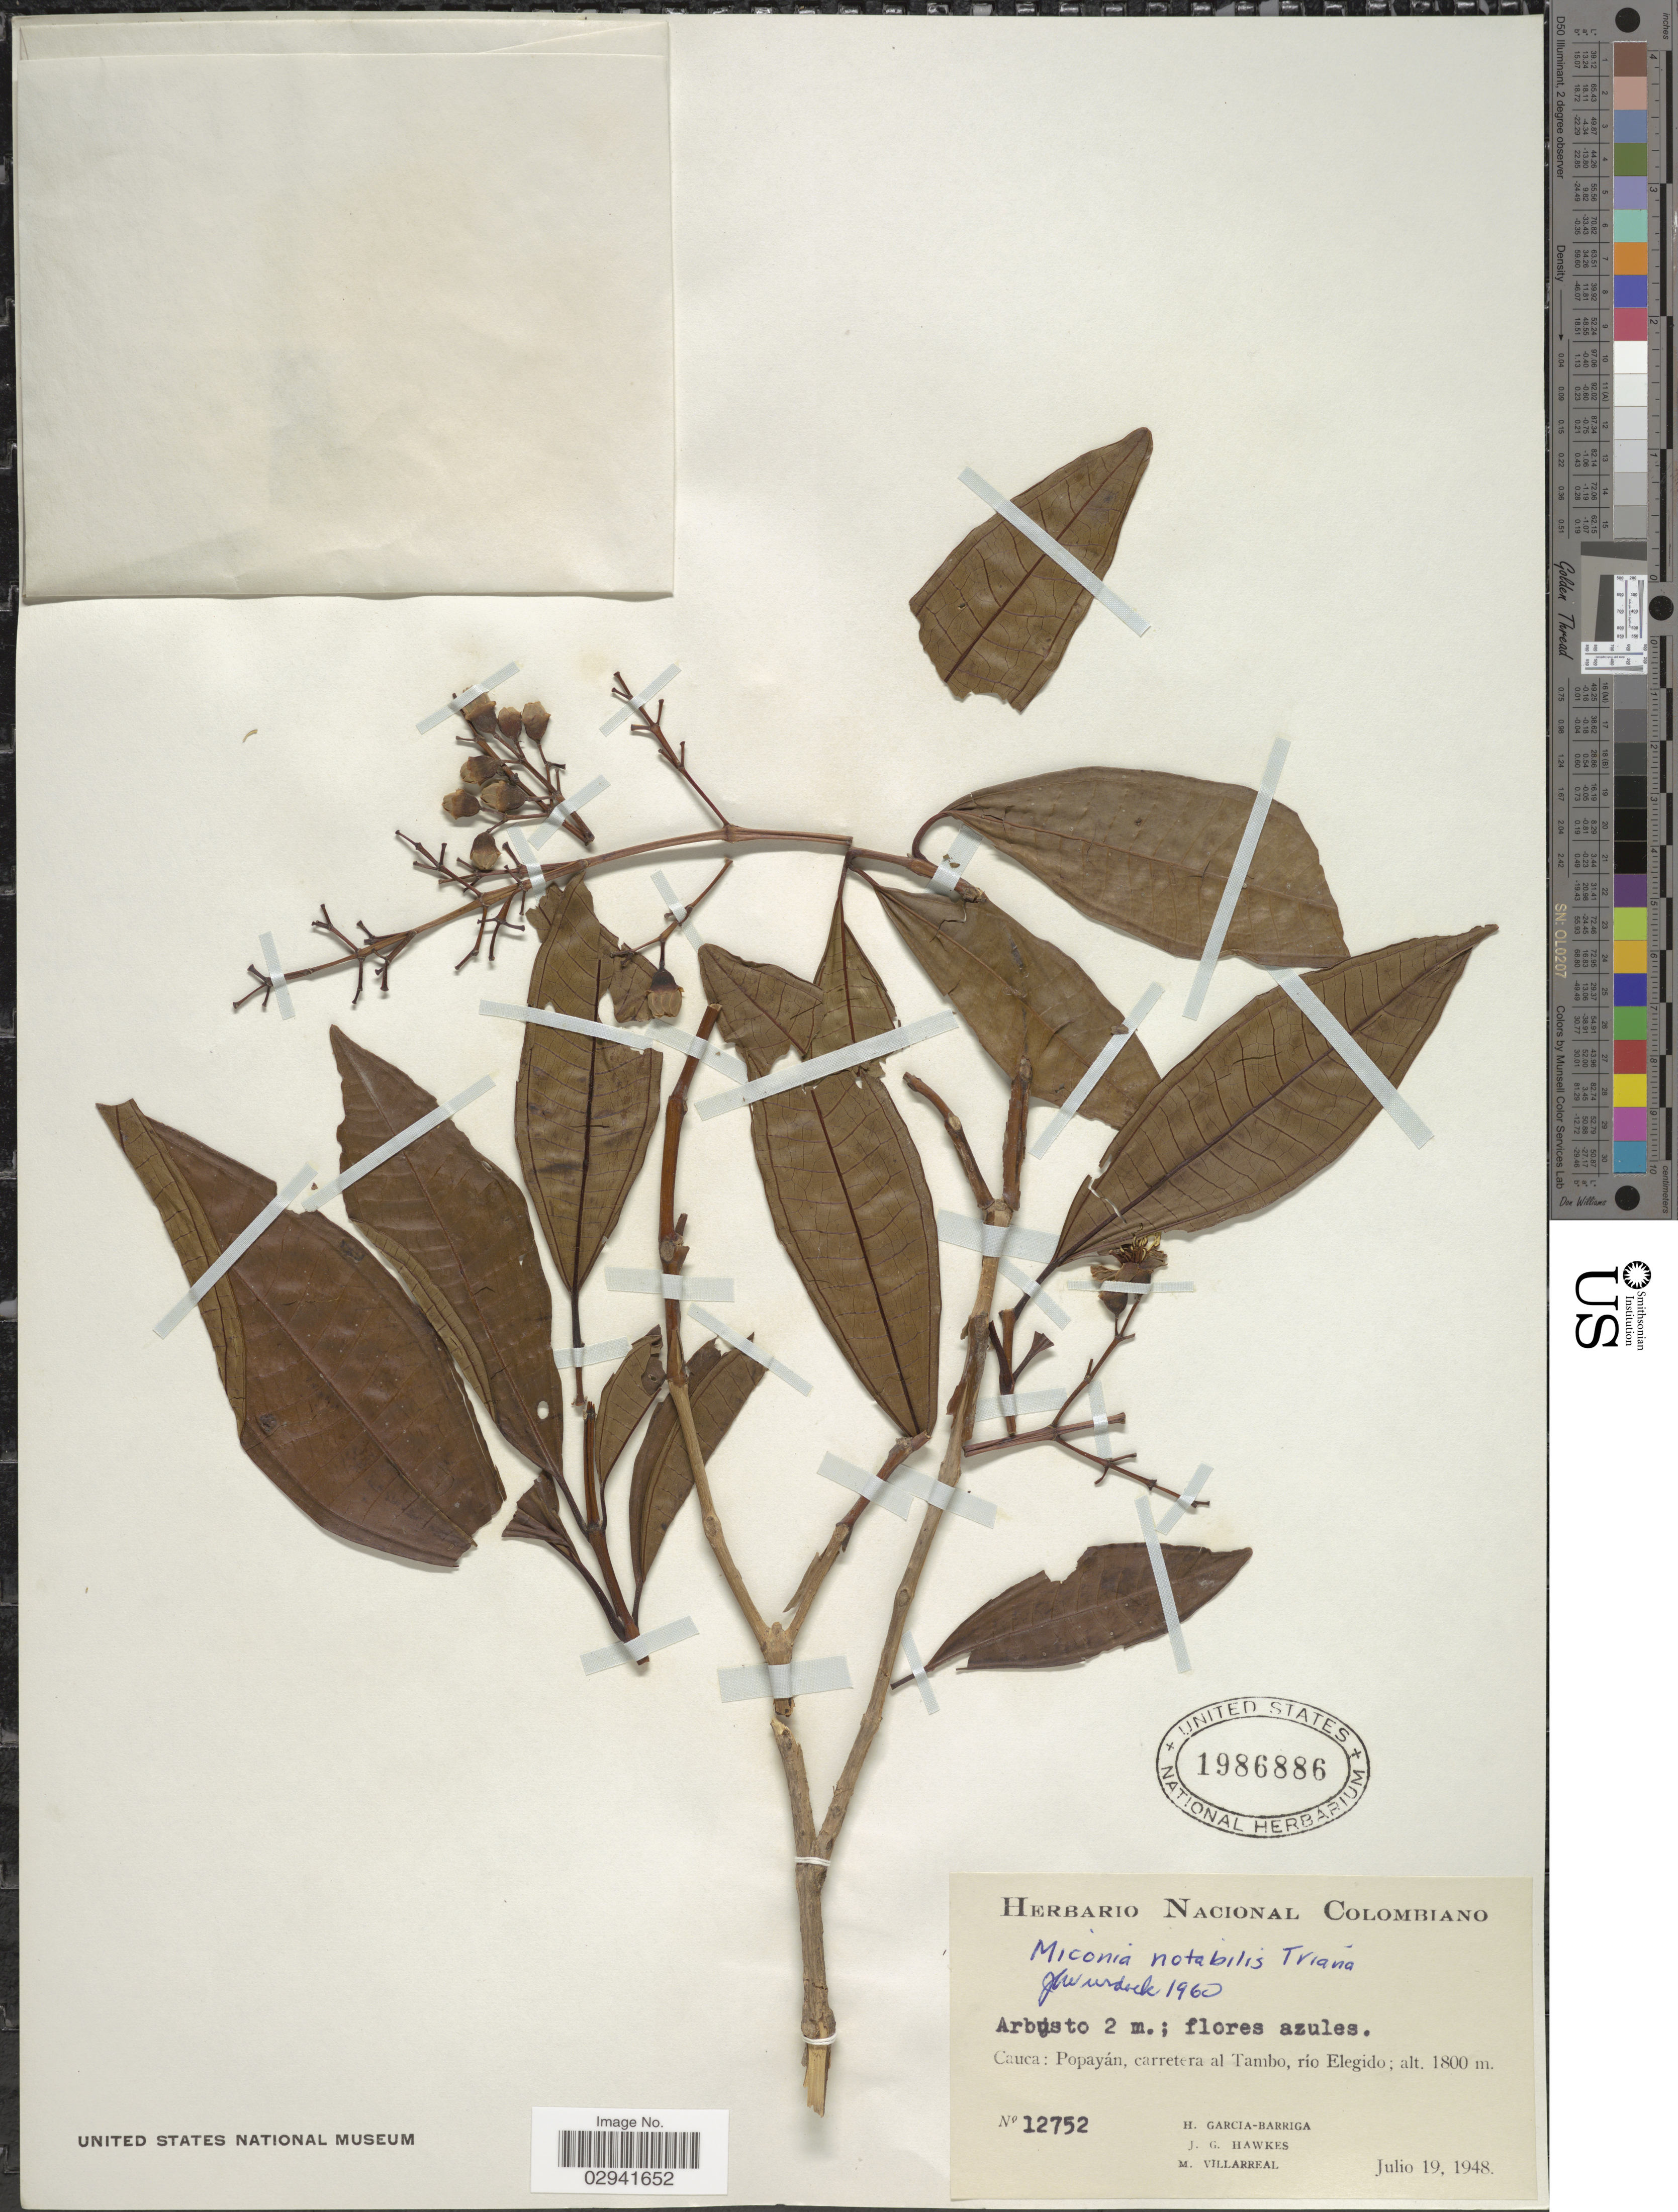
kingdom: Plantae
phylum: Tracheophyta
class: Magnoliopsida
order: Myrtales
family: Melastomataceae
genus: Miconia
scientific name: Miconia notabilis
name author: Triana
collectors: H. García Barriga, J. Hawkes & M. Villarreal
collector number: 12752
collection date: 1948-07-19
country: Colombia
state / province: Cauca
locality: Popayán, carretera al Tambo, río Elegido.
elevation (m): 1800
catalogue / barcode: US 1986886